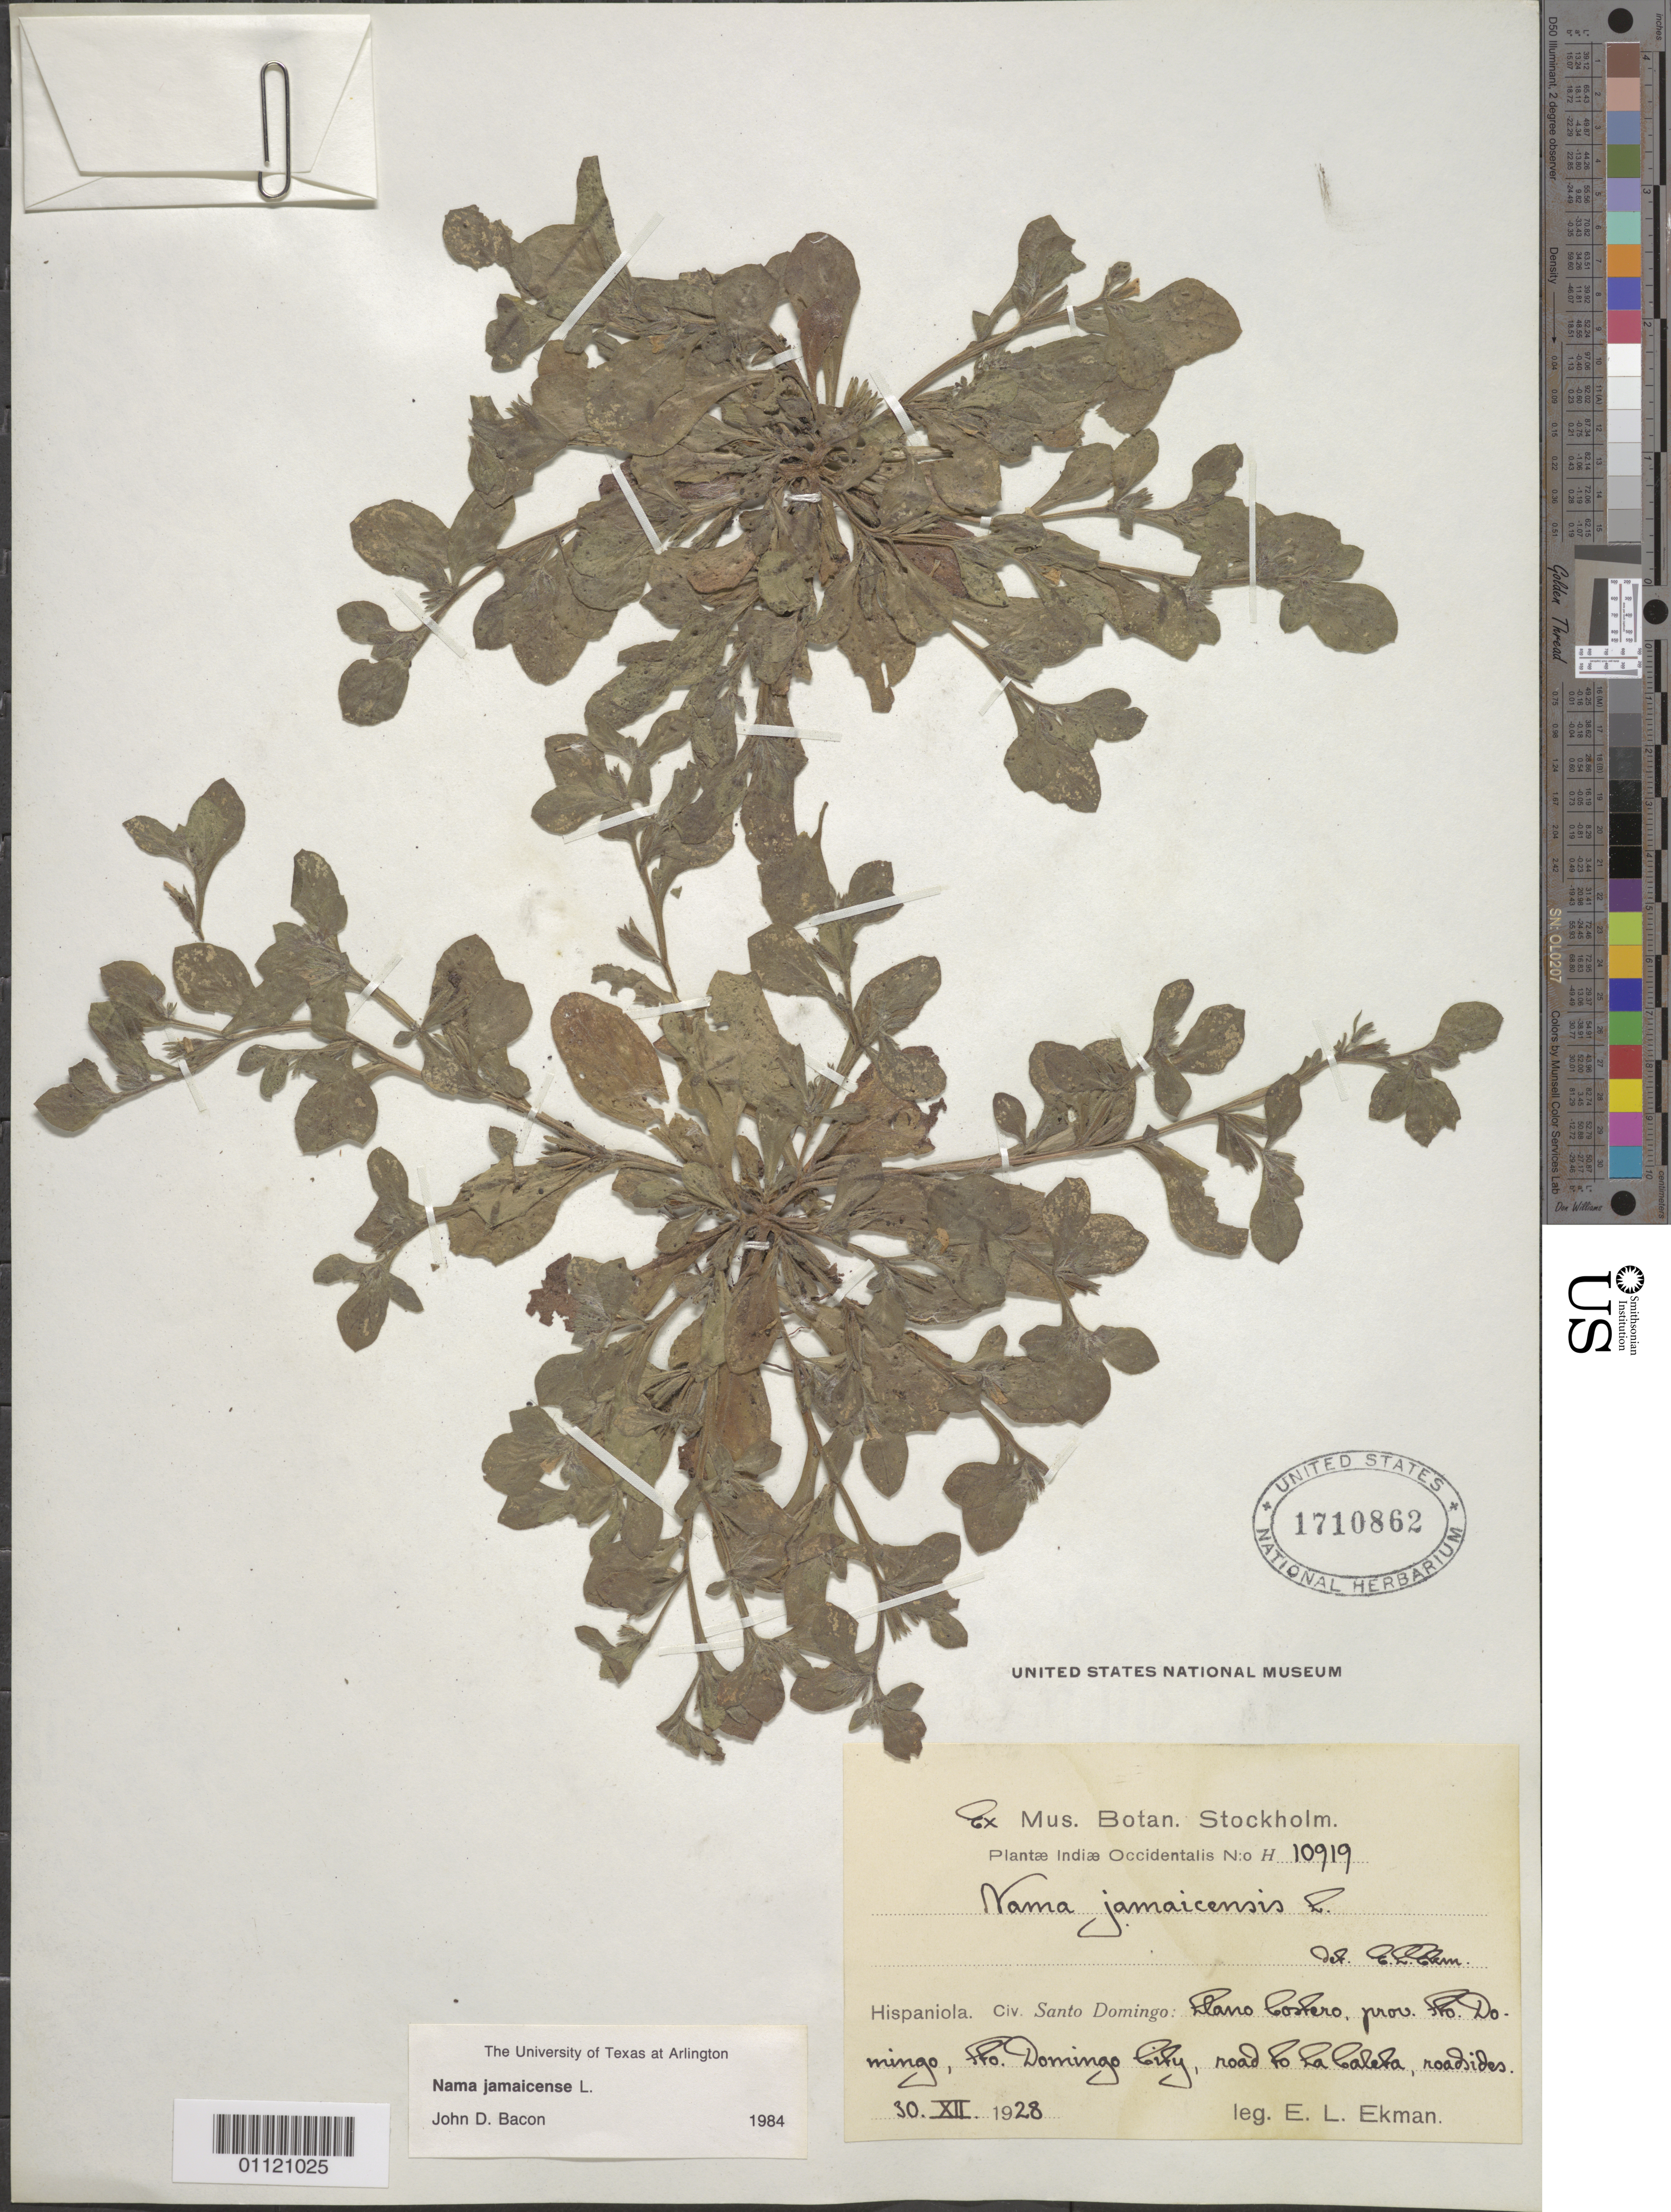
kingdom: Plantae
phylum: Tracheophyta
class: Magnoliopsida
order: Boraginales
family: Namaceae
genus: Nama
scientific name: Nama jamaicensis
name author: L.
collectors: E. L. Ekman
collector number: H 10919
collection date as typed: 30 Dec 1928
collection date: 1928-12-30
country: Dominican Republic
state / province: Santo Domingo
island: Hispaniola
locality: Llano Costero, Sto. Domingo City, road to La Caleta, roadsides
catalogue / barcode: US 1710862